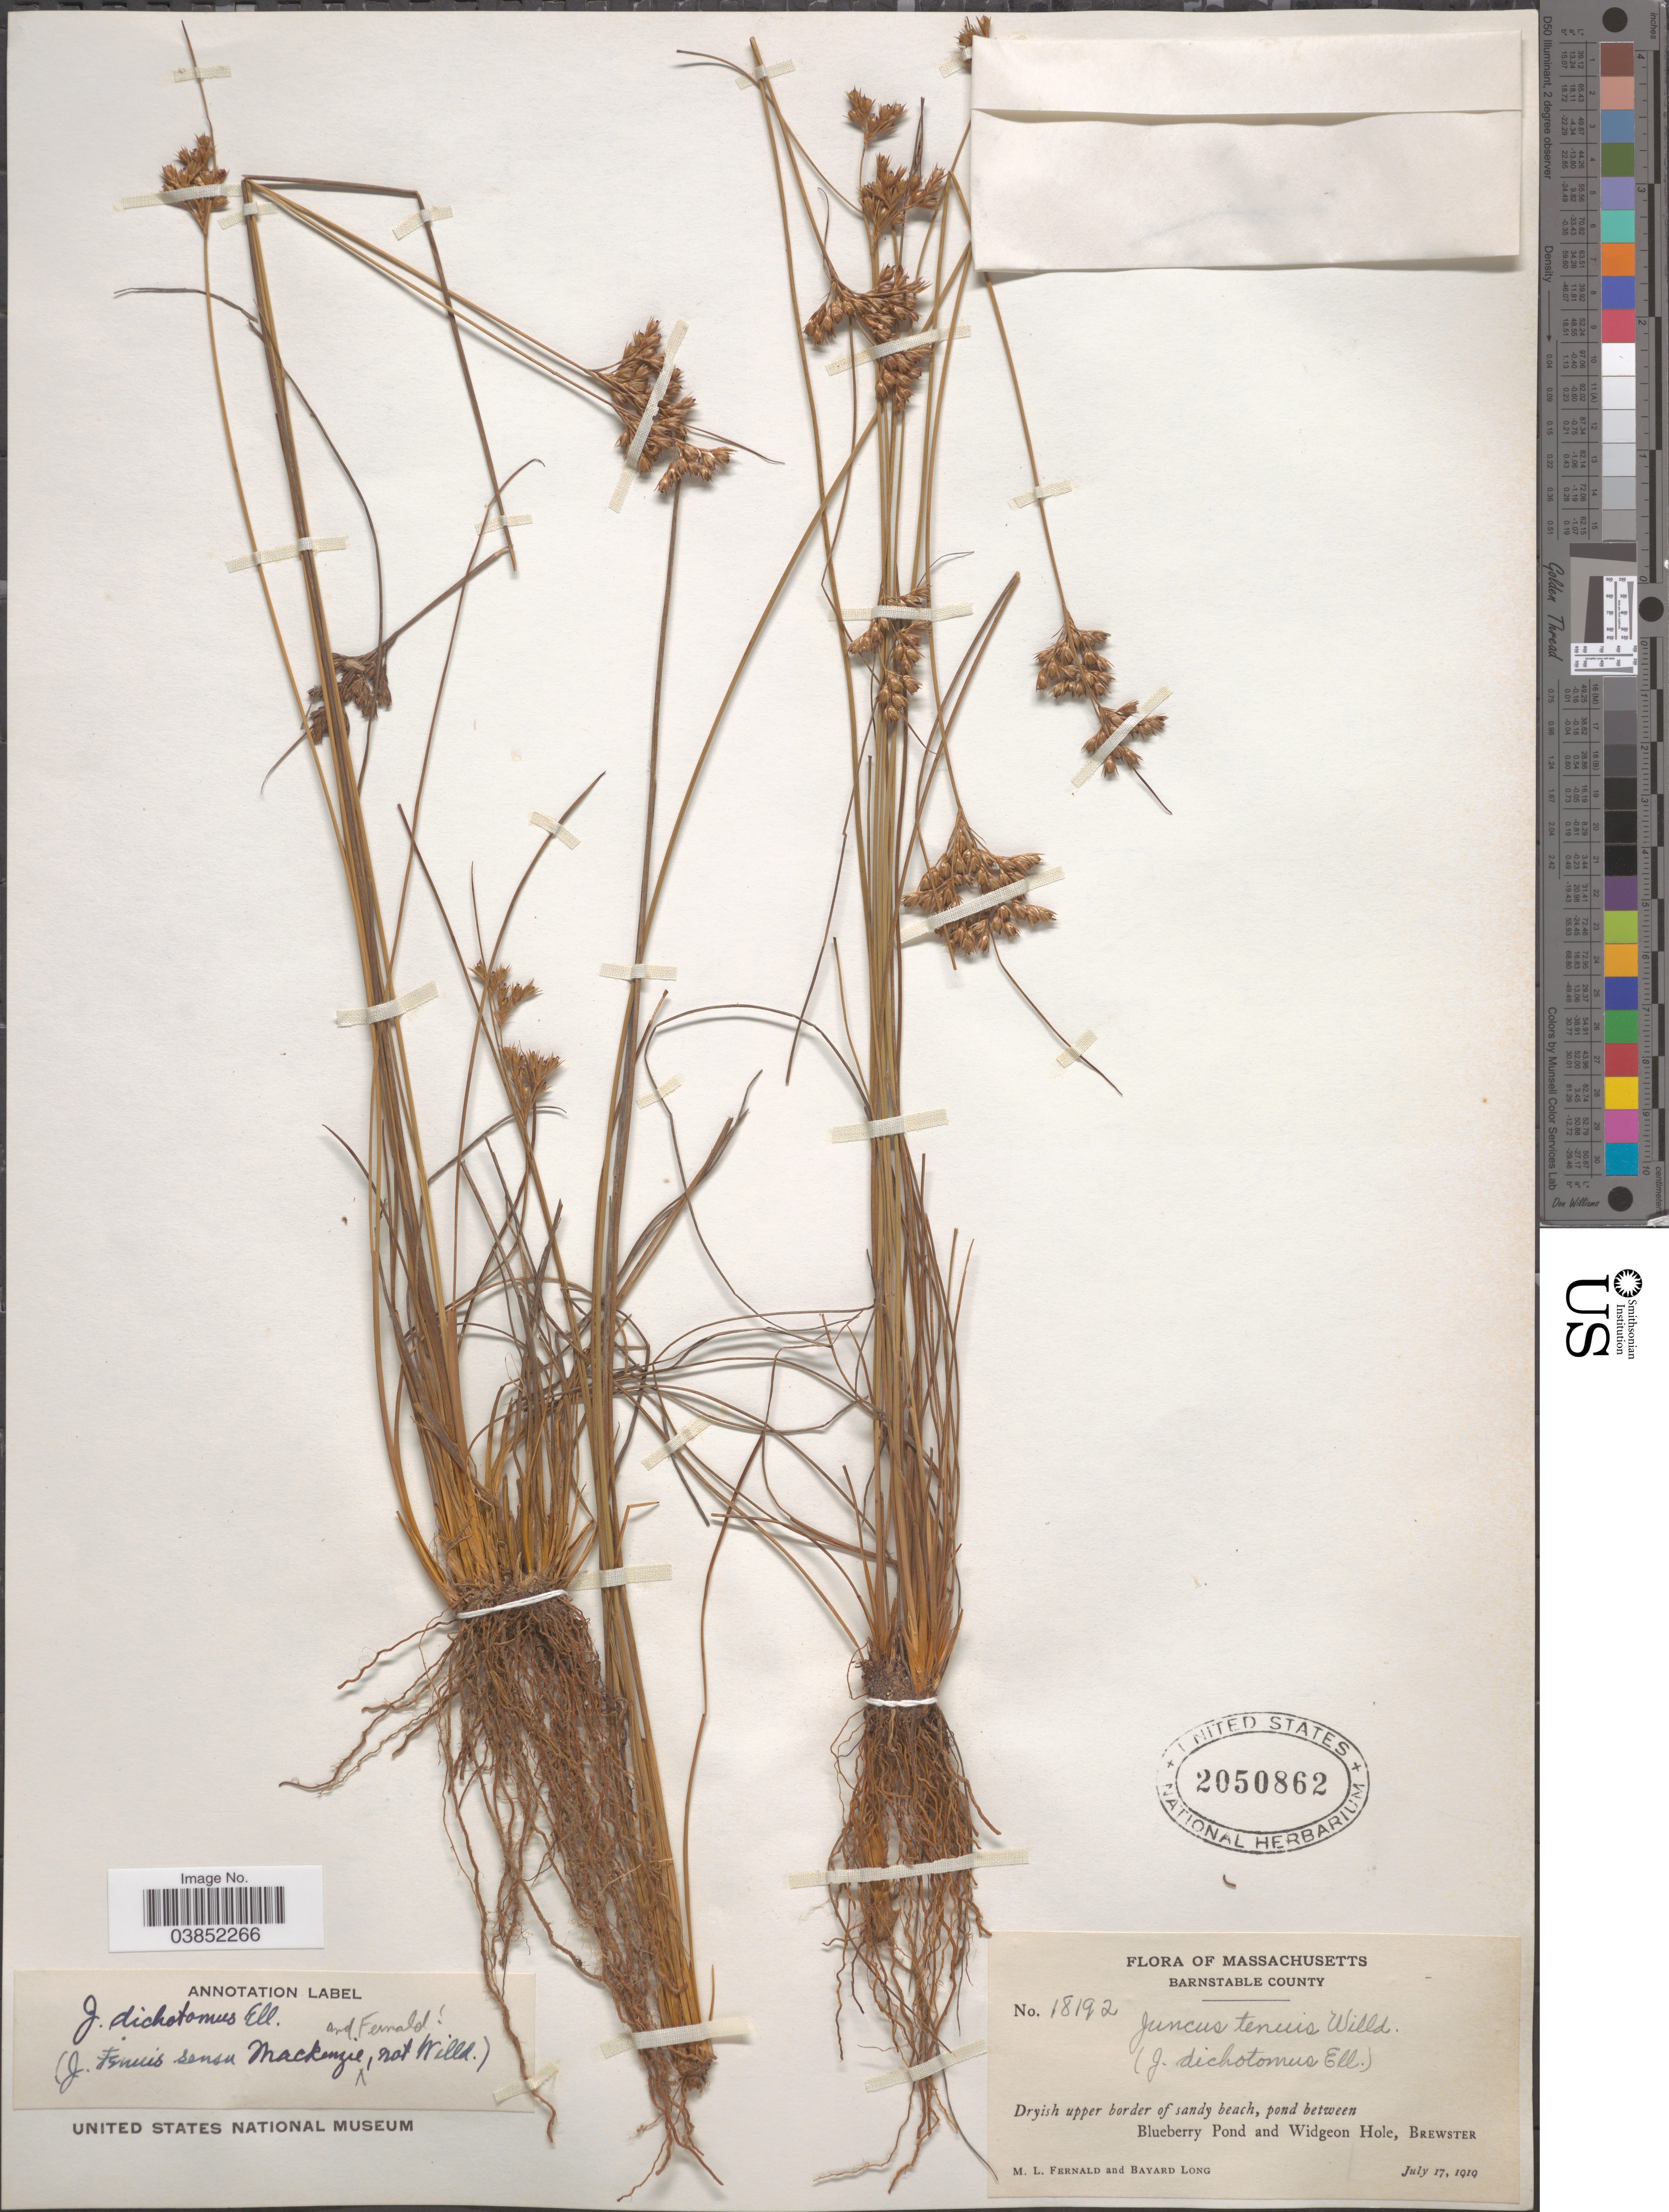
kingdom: Plantae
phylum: Tracheophyta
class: Liliopsida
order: Poales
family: Juncaceae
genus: Juncus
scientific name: Juncus dichotomus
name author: Elliott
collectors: M. L. Fernald & B. Long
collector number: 18192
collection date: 1919-07-17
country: United States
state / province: Massachusetts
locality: Barnstable County. Dryish upper border of sandy beach, pond between Blueberry Pond and Widgeon Hole, Brewster.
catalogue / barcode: US 2050862